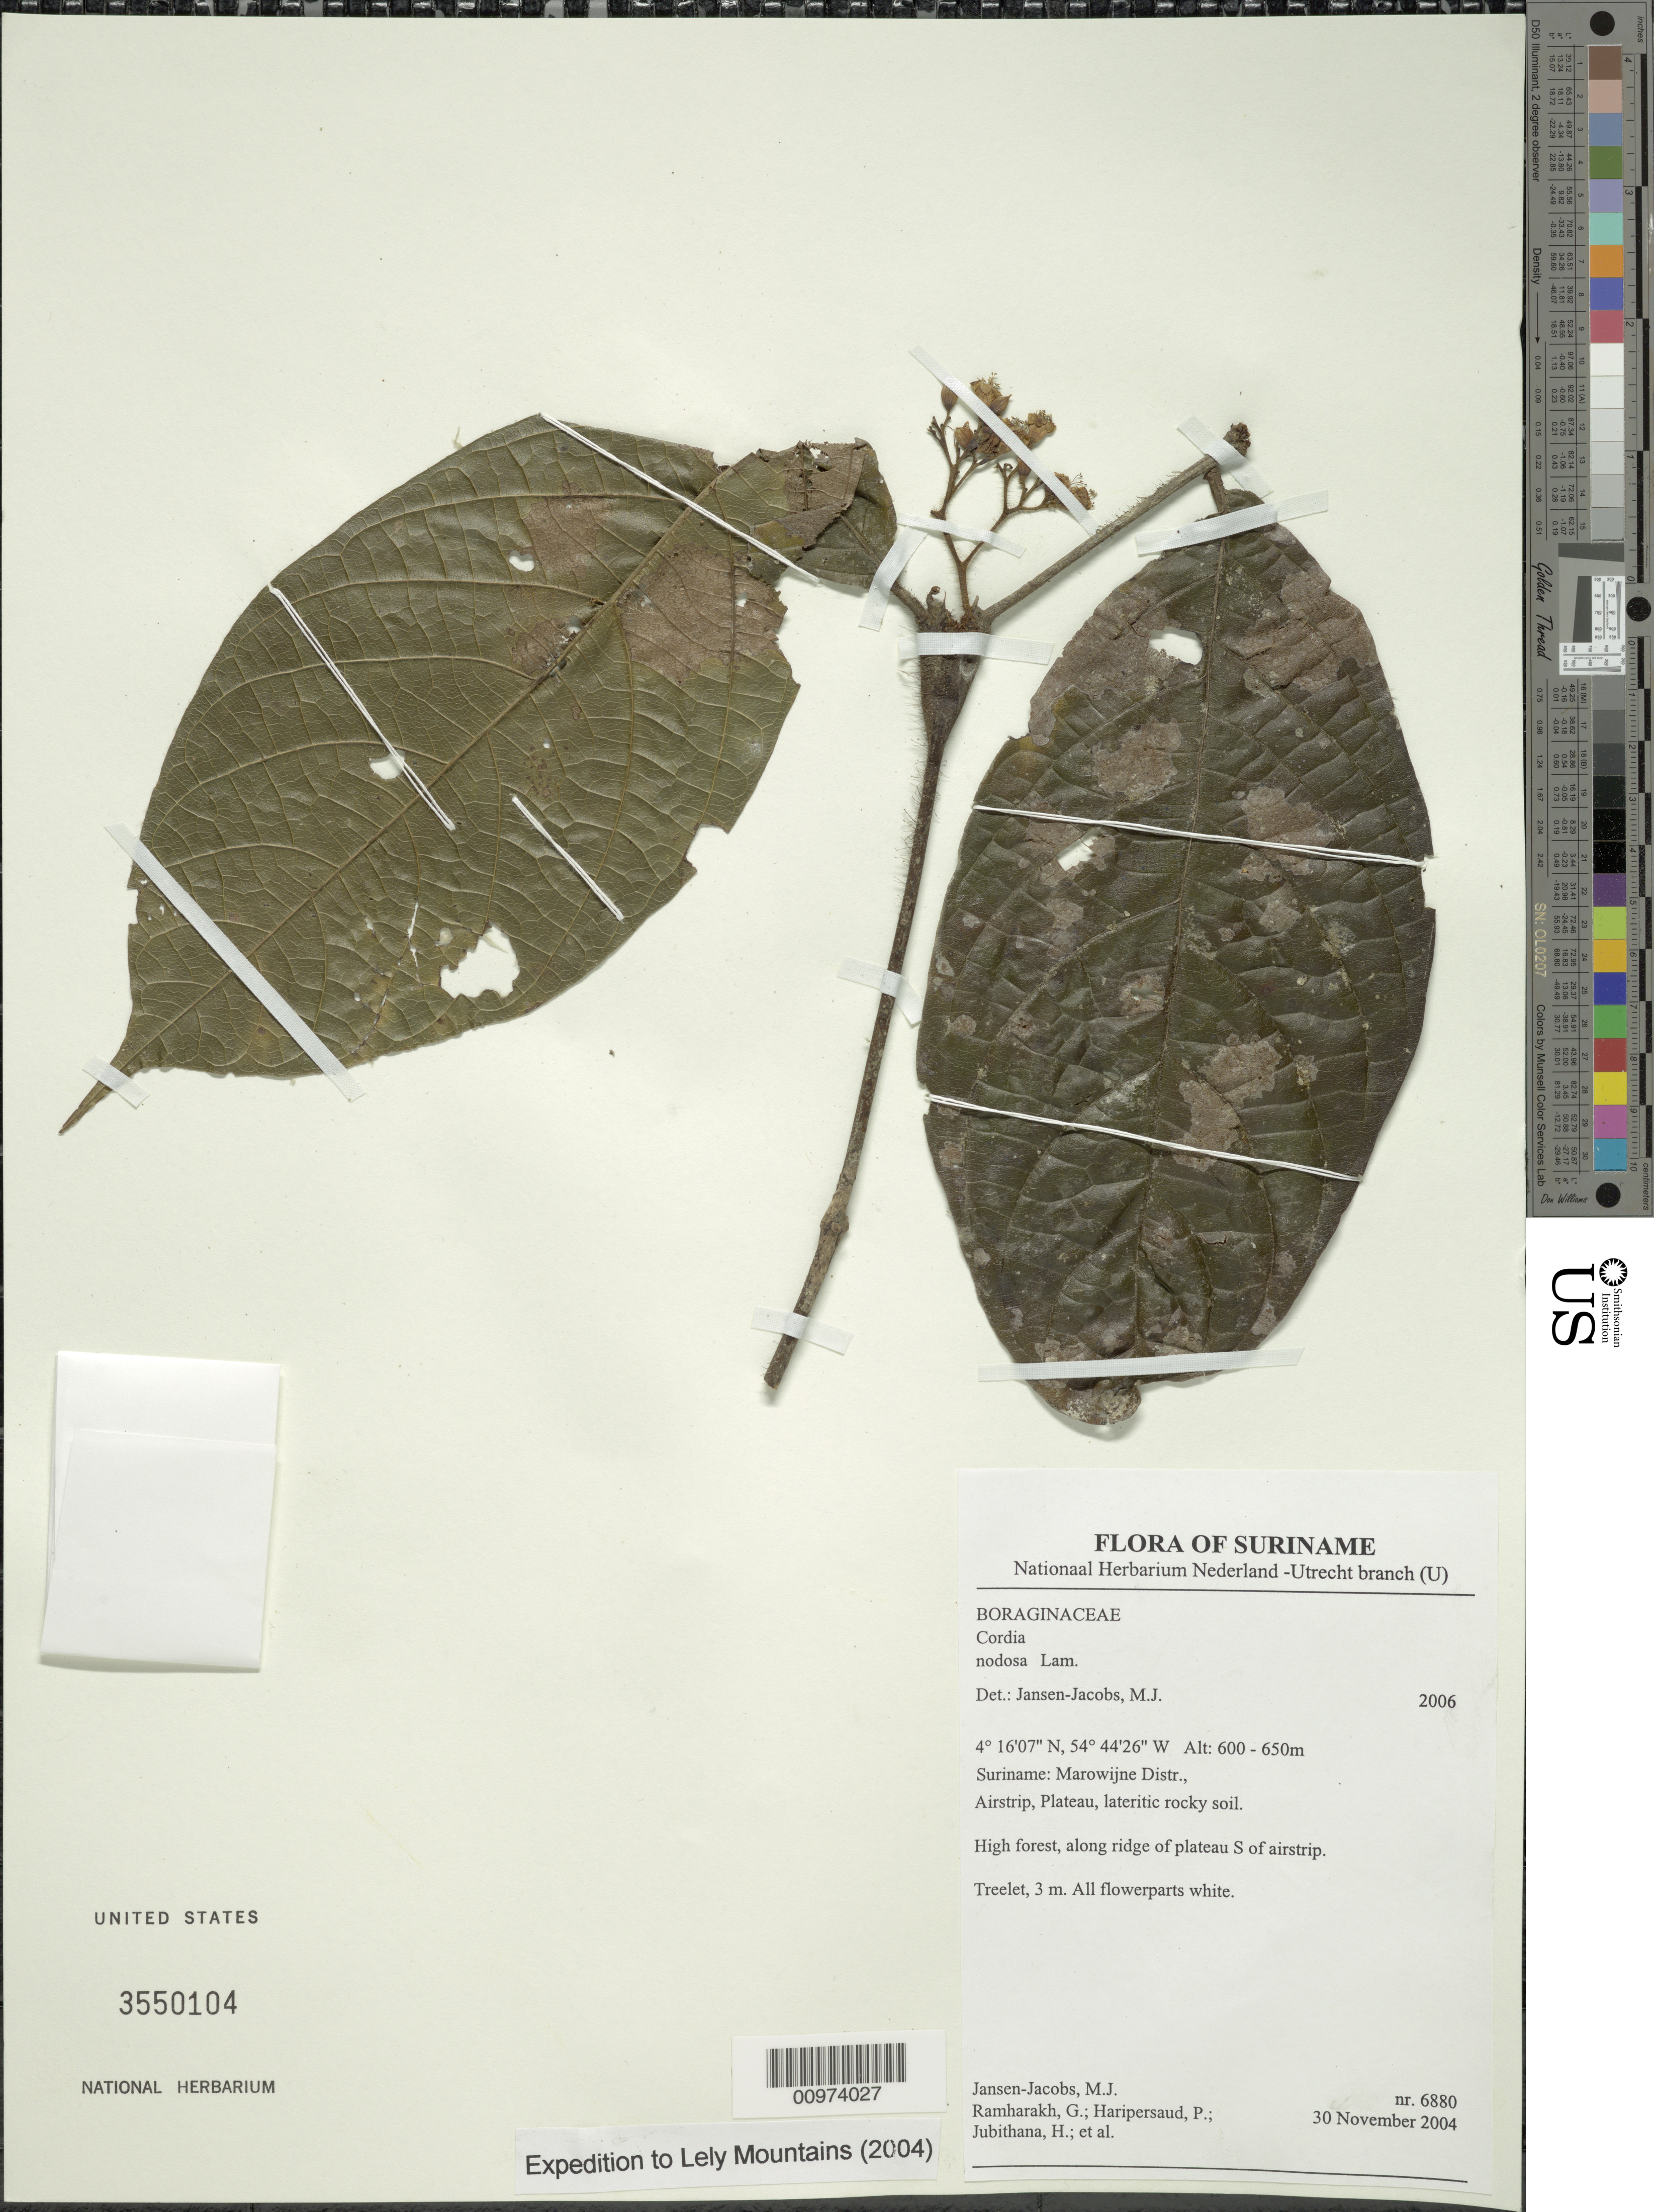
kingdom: Plantae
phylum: Tracheophyta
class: Magnoliopsida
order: Boraginales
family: Cordiaceae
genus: Cordia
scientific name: Cordia nodosa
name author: Lam.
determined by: Jansen-Jacobs, M. J., (U), Nationaal Herbarium Nederland, Utrecht University branch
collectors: M. J. Jansen-Jacobs et al.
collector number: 6880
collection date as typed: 30-Nov-04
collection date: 2004-11-30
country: Suriname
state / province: Marowijne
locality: Marowijne Distr., Airstrip, Plateau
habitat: Lateritic rocky soil. High forest, along ridge of plateau S of airstrip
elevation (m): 600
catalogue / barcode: US 3550104